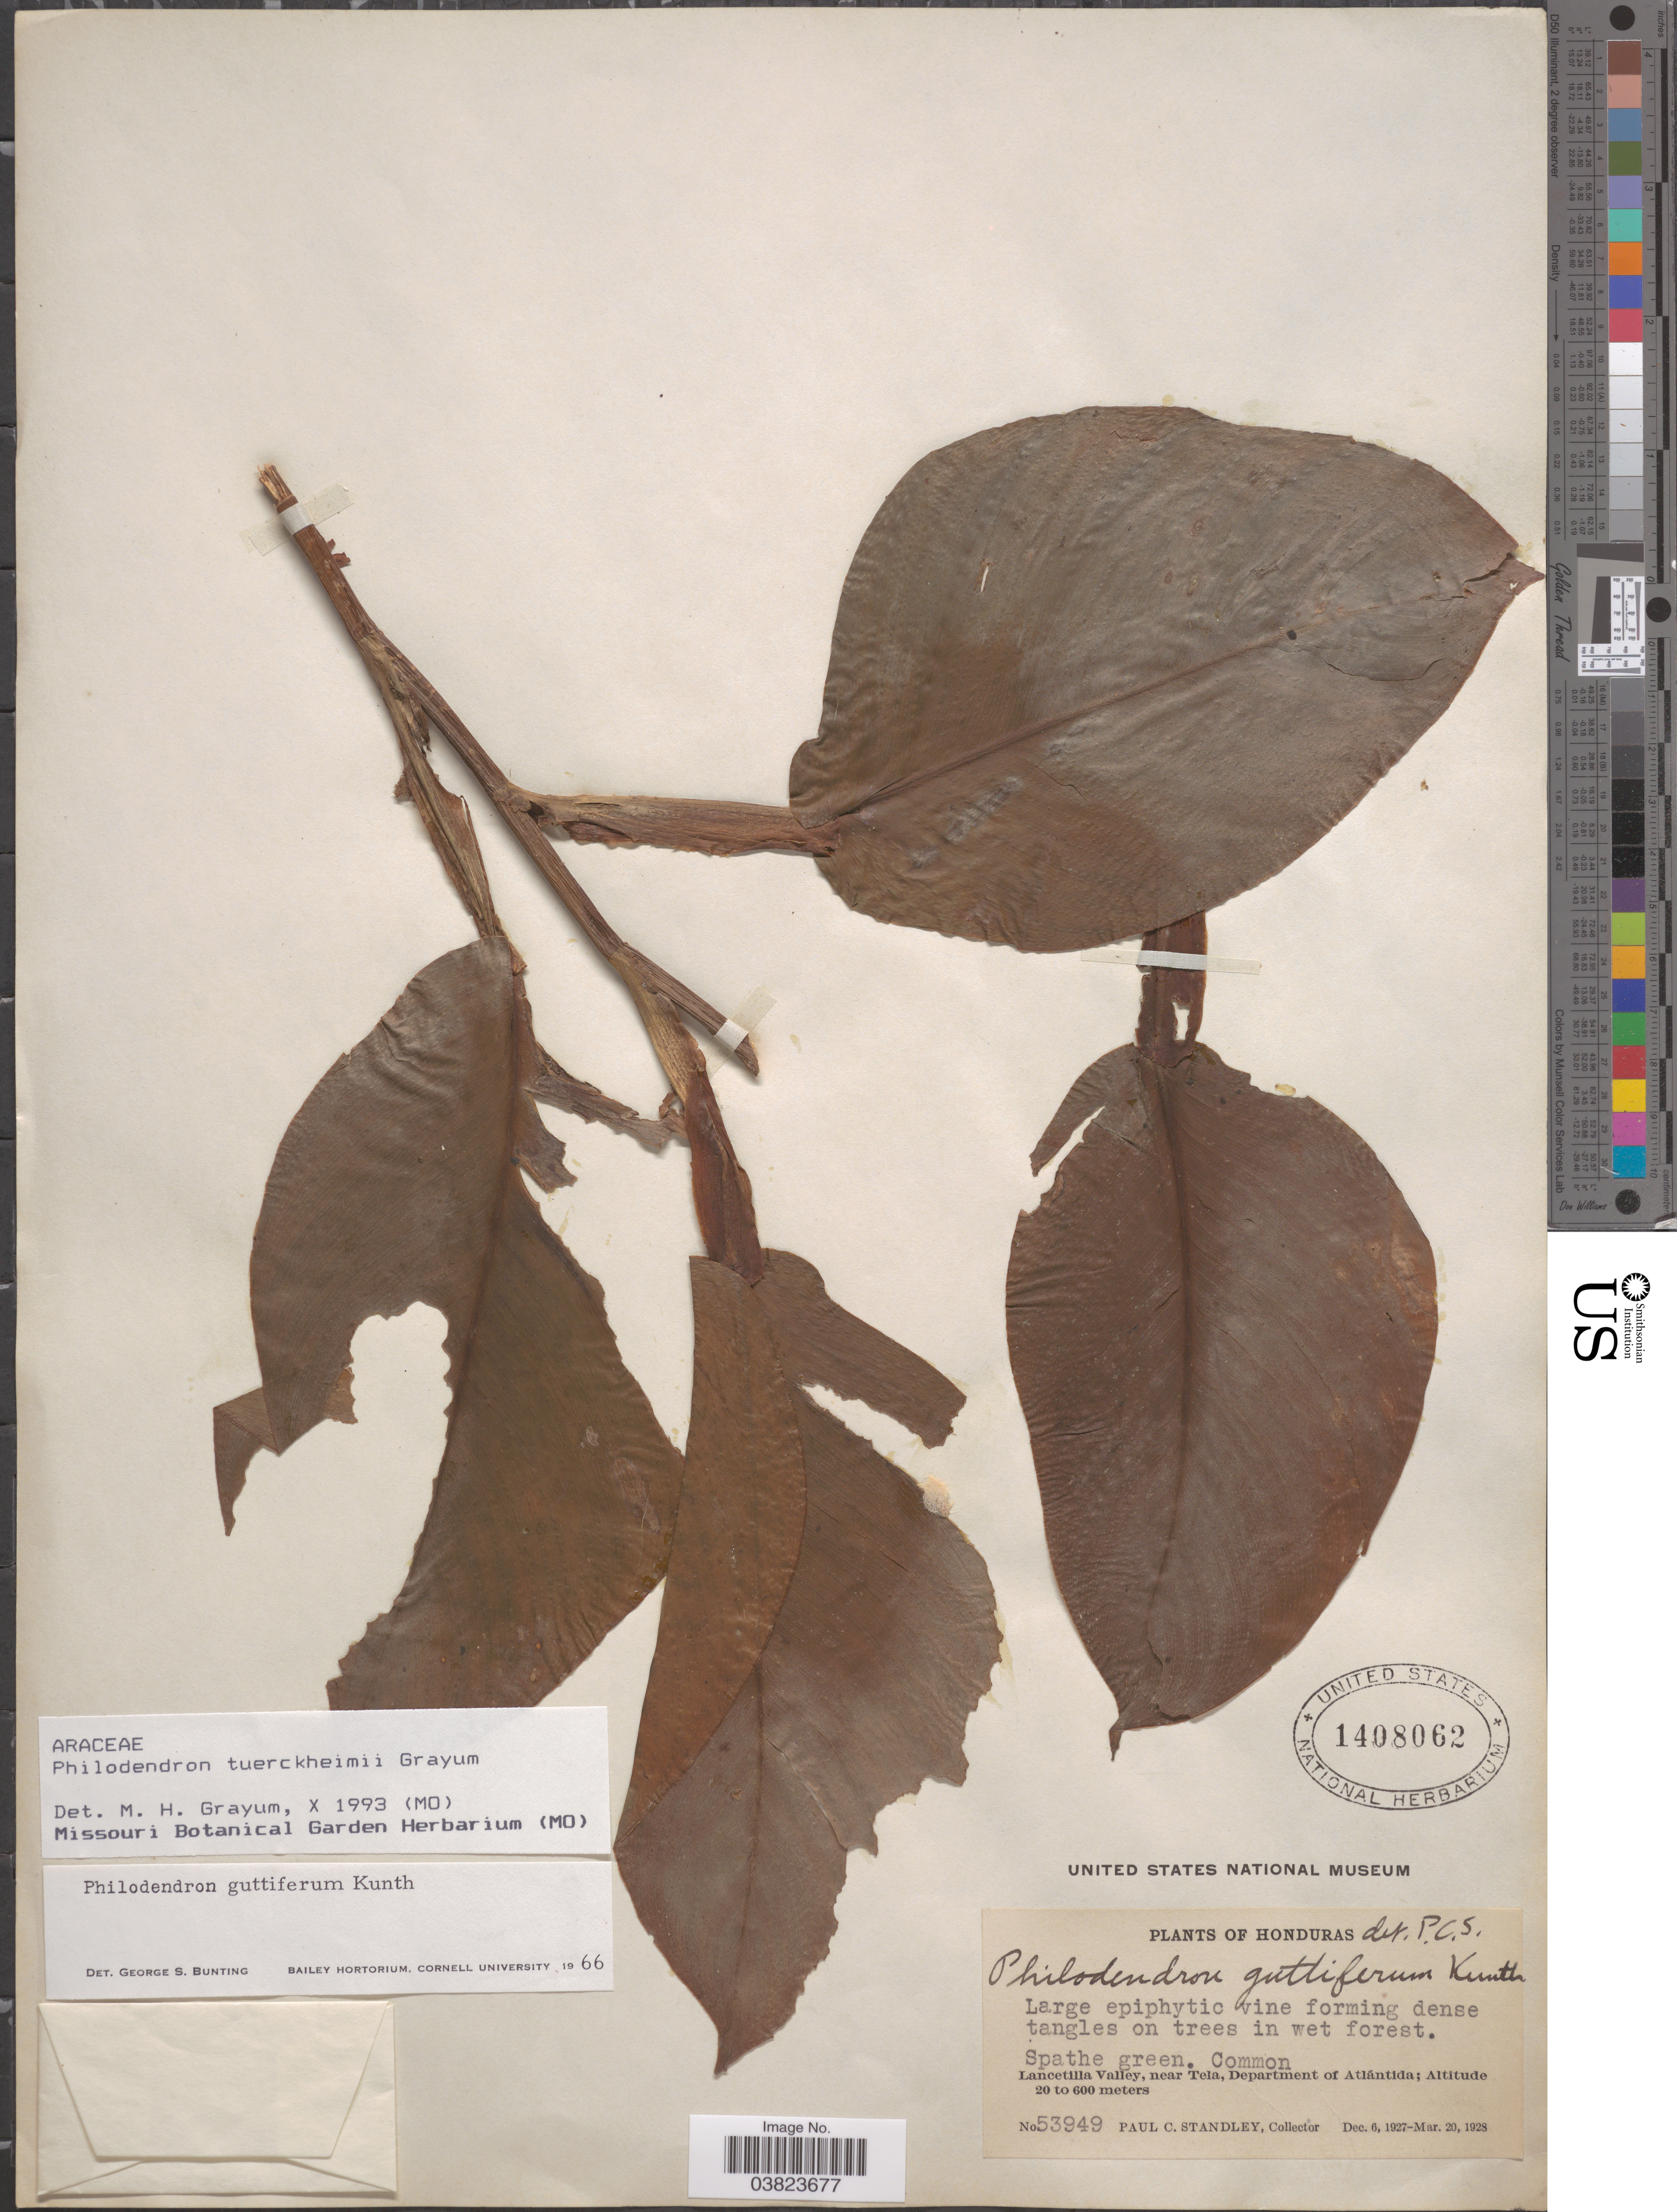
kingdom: Plantae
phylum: Tracheophyta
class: Liliopsida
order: Alismatales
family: Araceae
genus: Philodendron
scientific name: Philodendron tuerckheimii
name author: Grayam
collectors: P. C. Standley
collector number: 53949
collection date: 1927-12-06/1928-03-20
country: Honduras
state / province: Atlantida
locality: Lancetilla Valley, near Tela, Department of Atlántida.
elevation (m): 20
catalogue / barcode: US 1408062